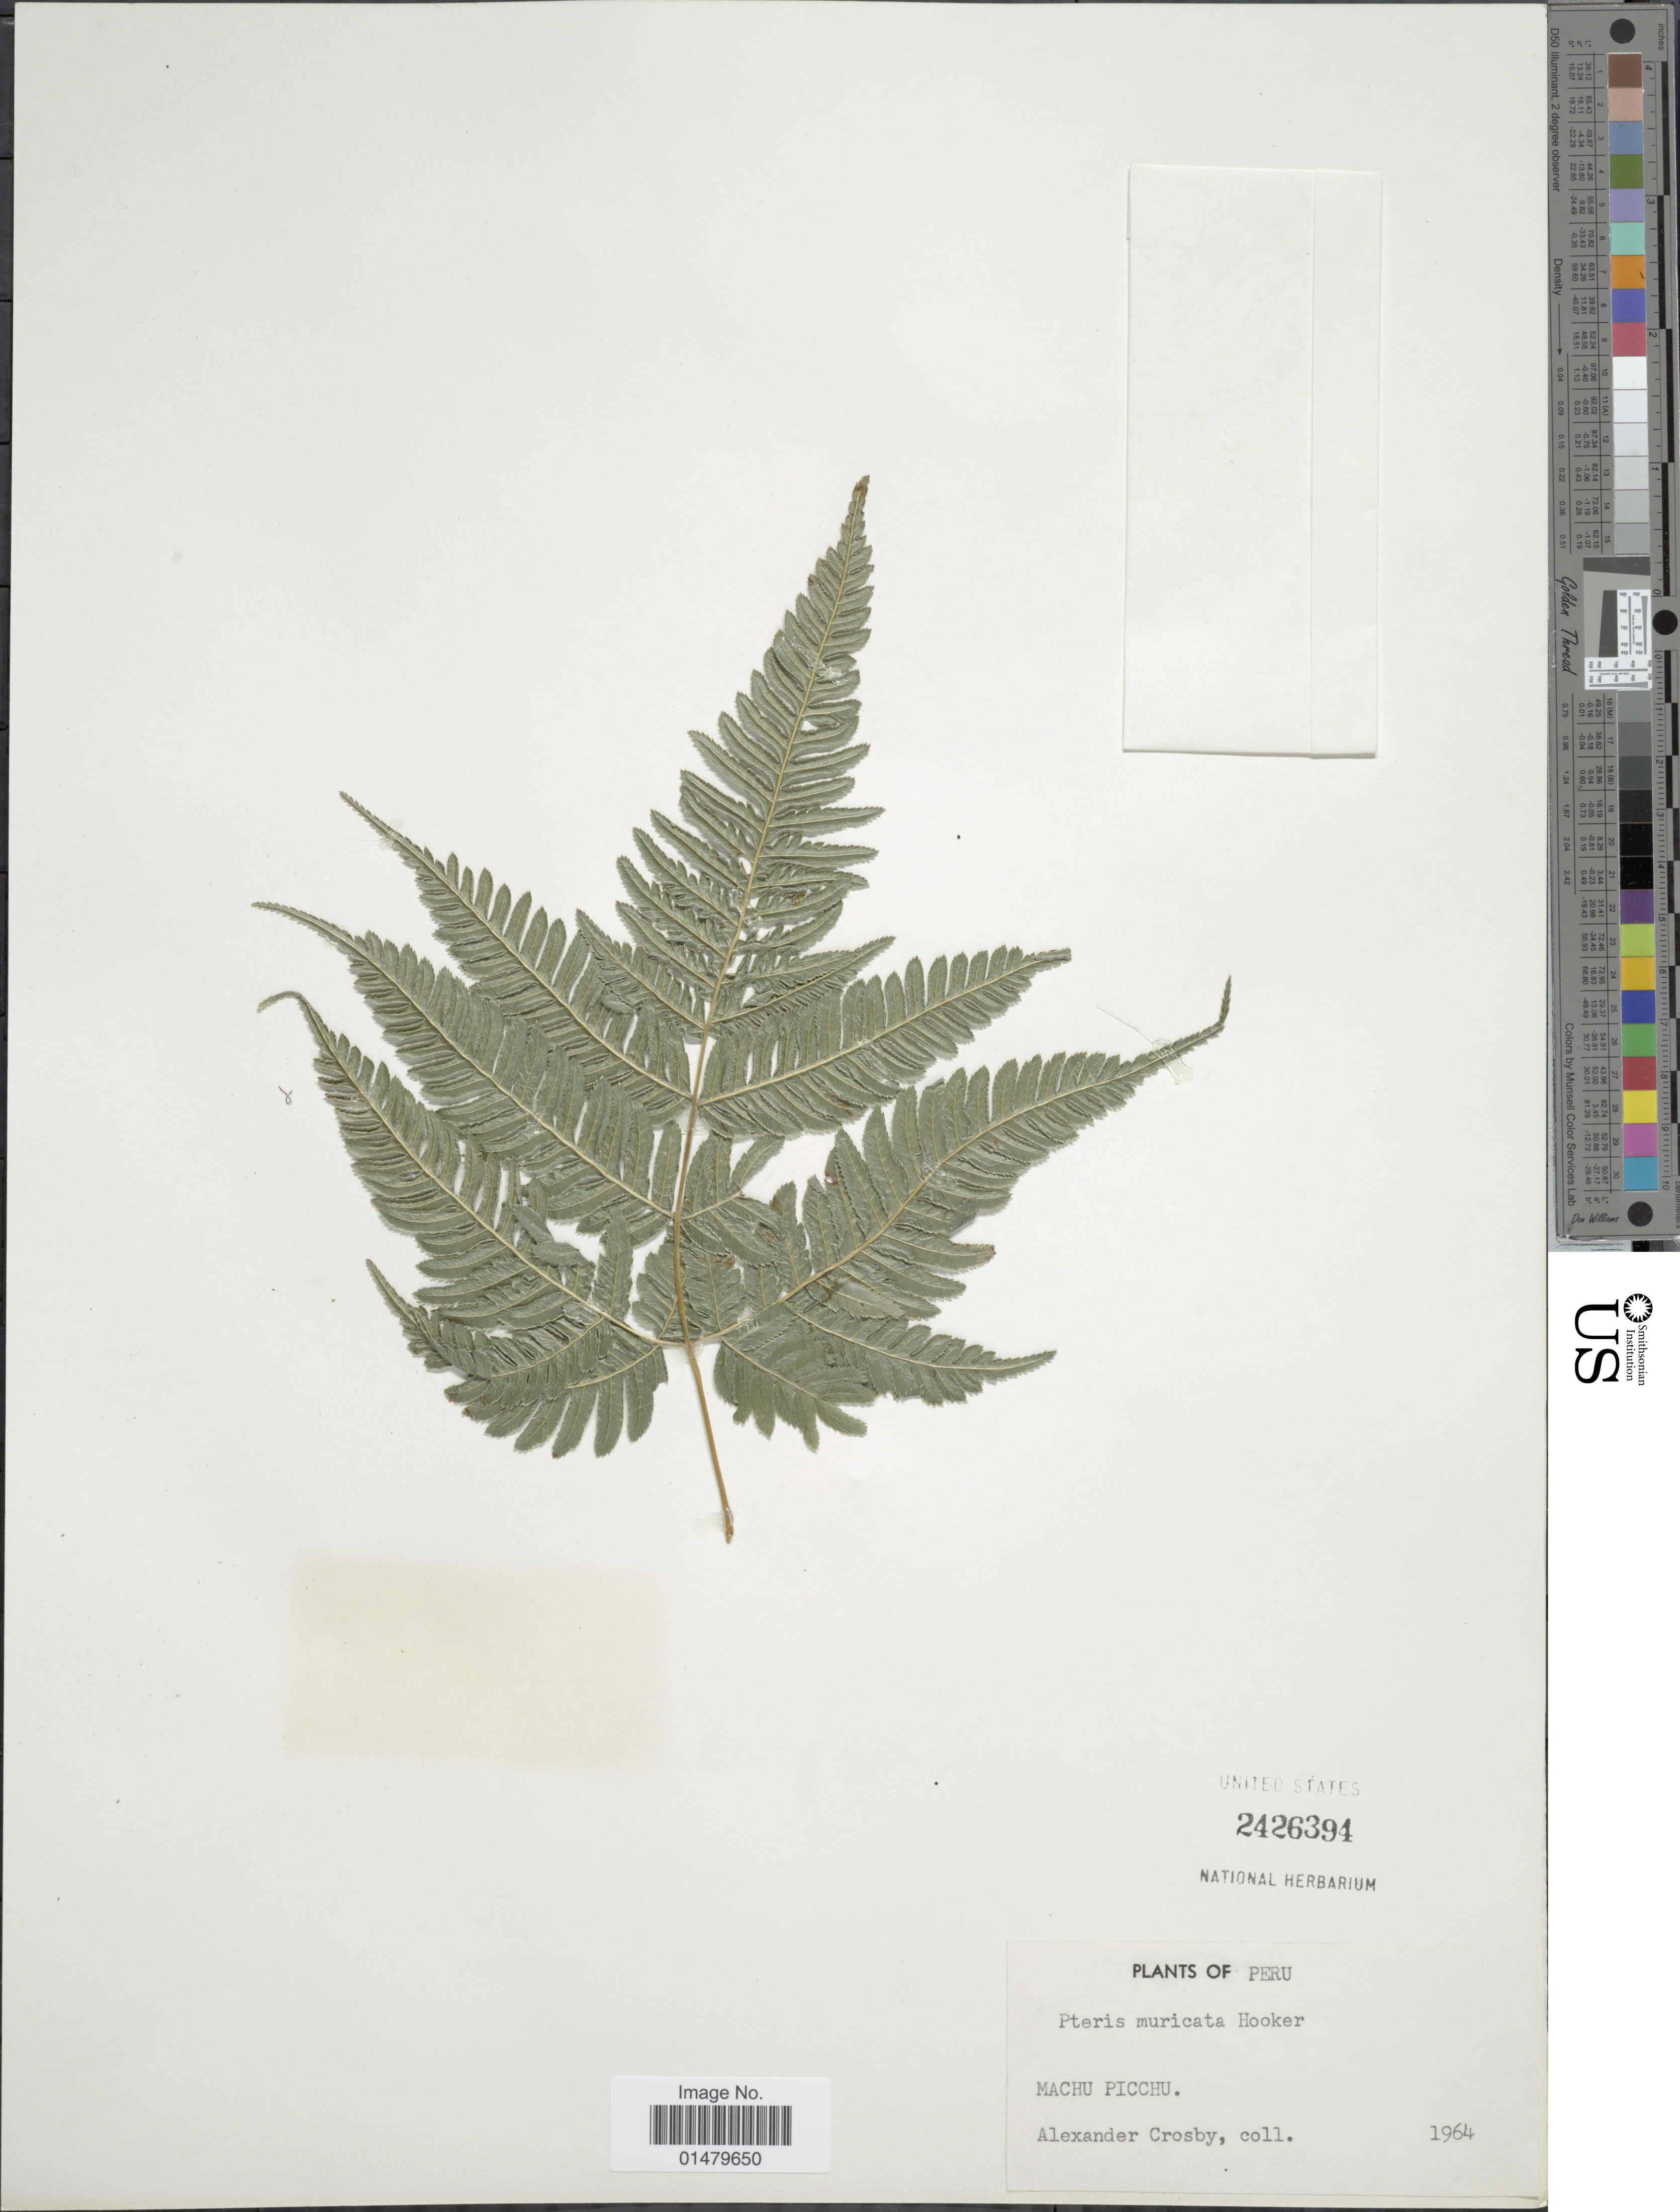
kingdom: Plantae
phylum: Tracheophyta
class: Polypodiopsida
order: Polypodiales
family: Pteridaceae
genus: Pteris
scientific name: Pteris muricata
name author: Rosenst.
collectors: A. Crosby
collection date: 1964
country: Peru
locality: Peru, Machu Picchu.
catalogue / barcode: US 2426394